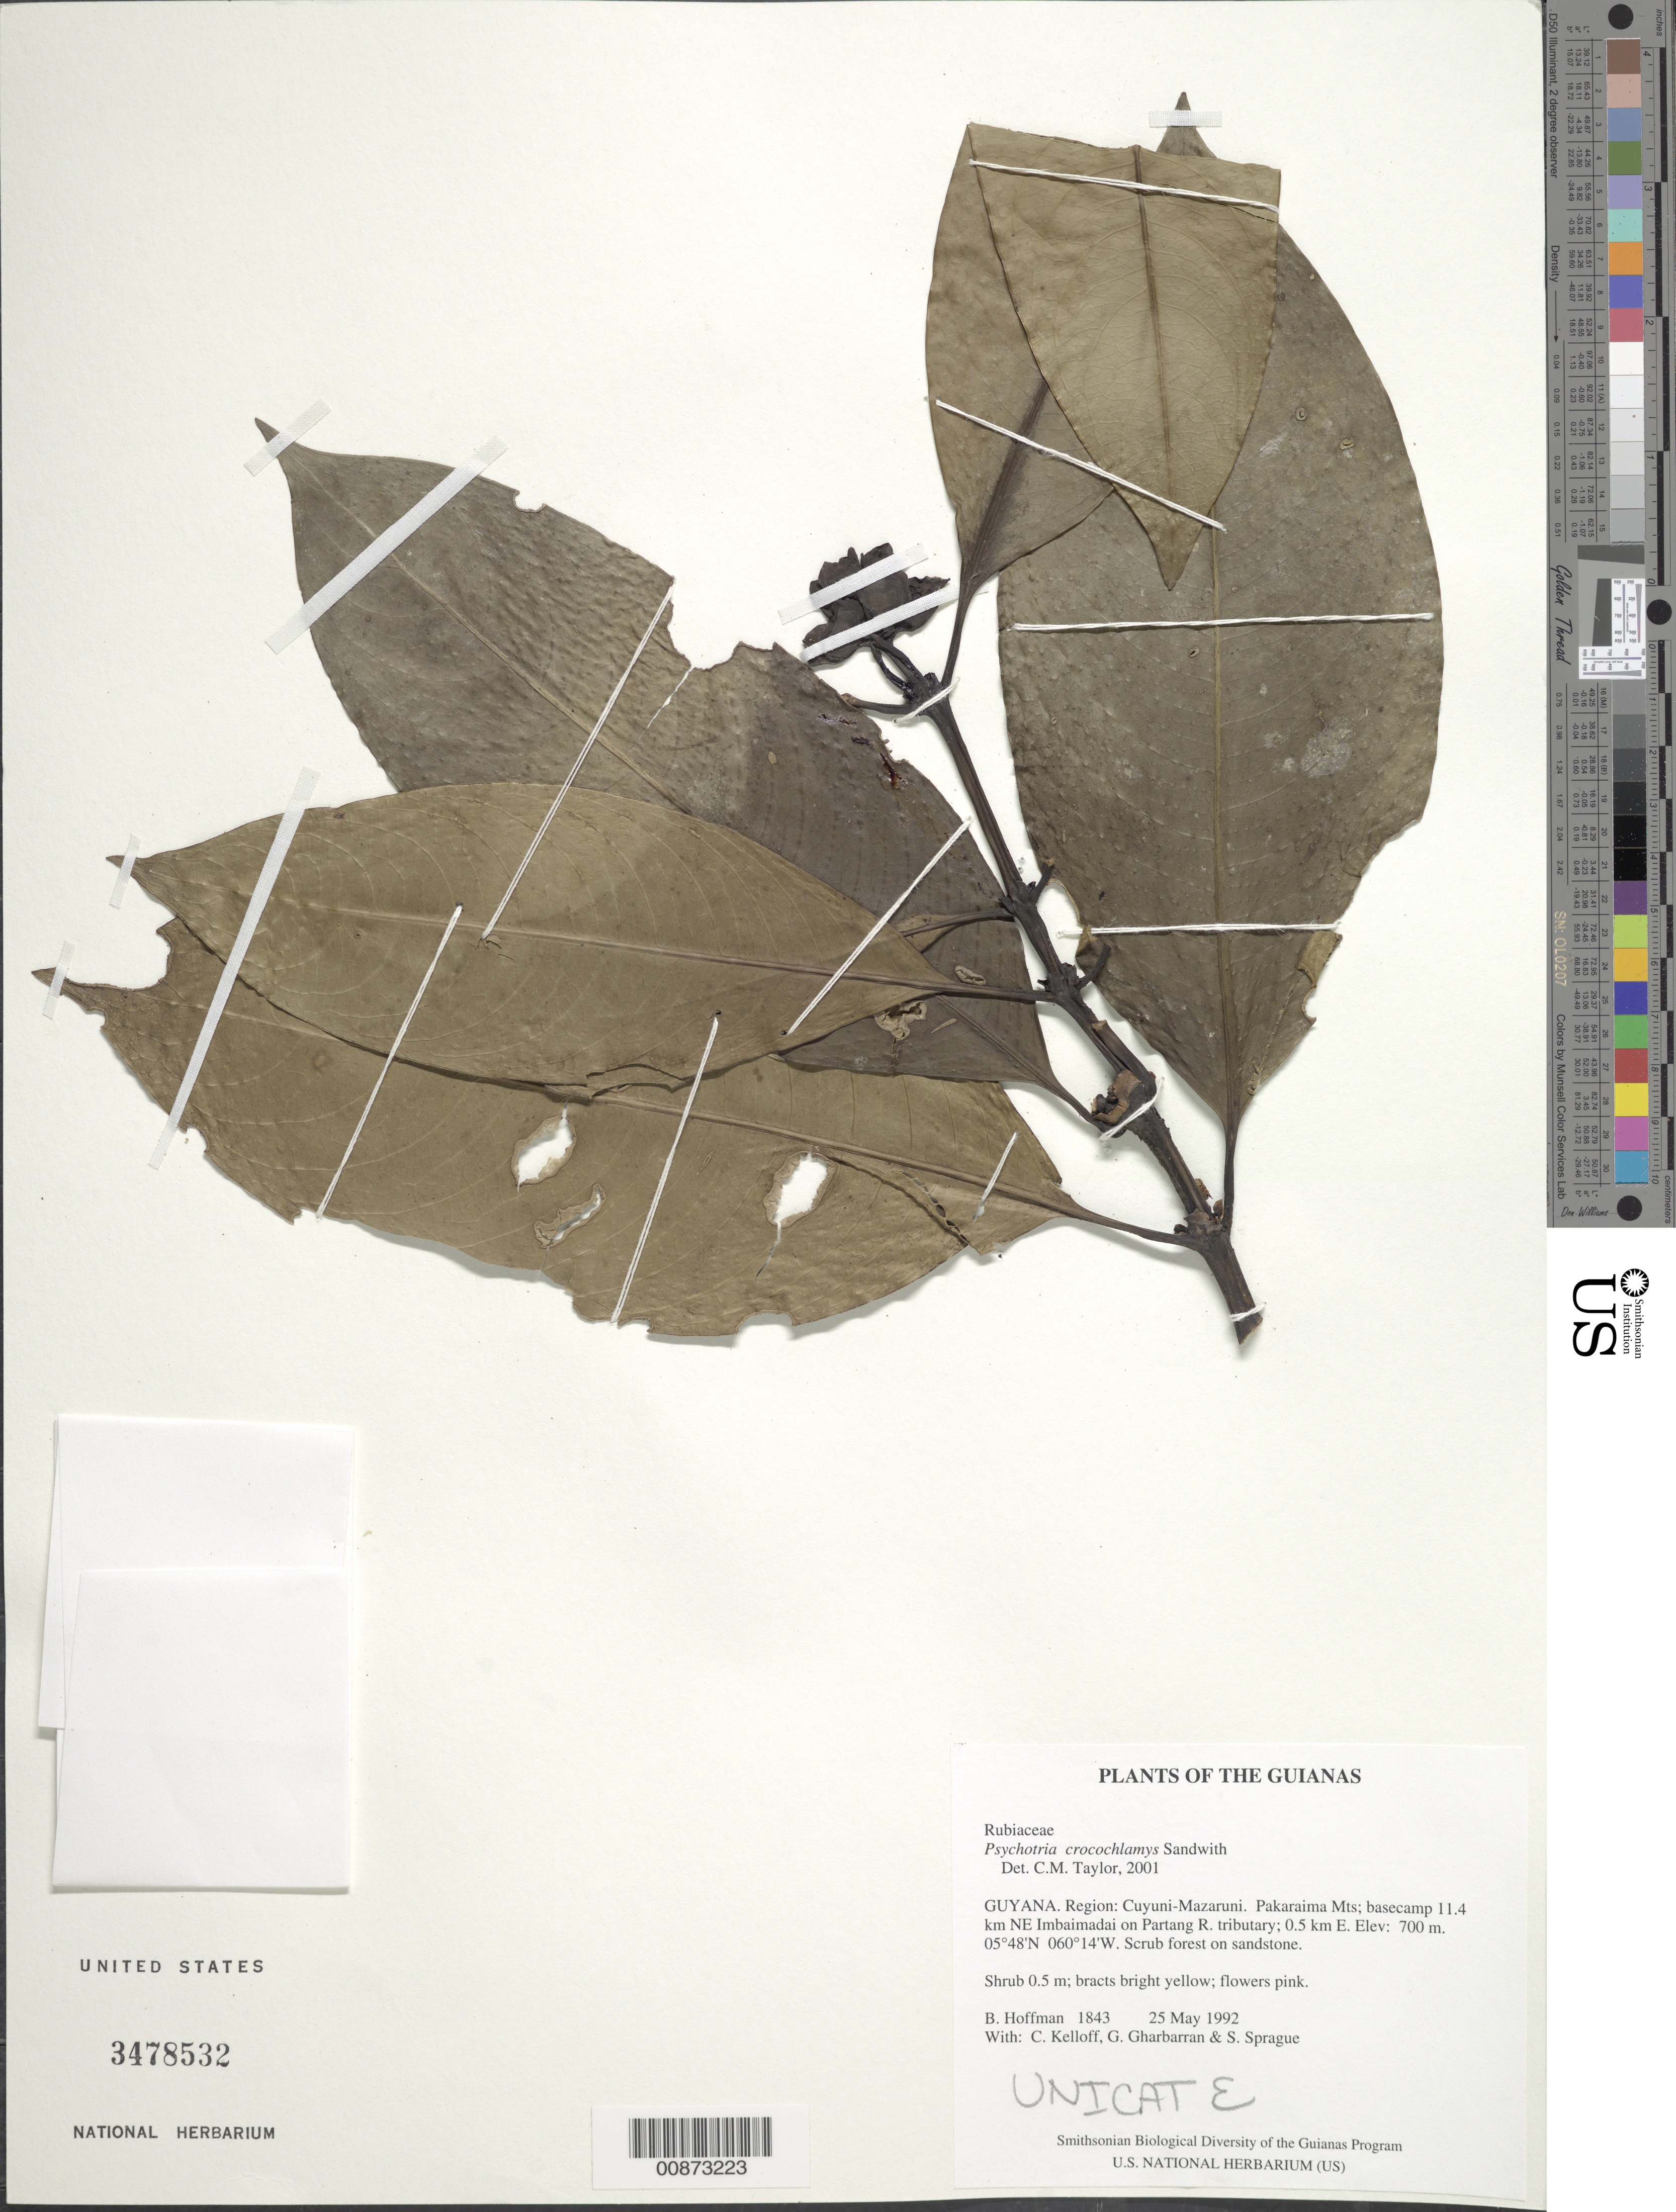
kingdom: Plantae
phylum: Tracheophyta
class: Magnoliopsida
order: Gentianales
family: Rubiaceae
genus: Palicourea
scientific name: Palicourea crocochlamys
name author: (Sandw.) Delprete & J.H. Kirkbr.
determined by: Kirkbride, J. H., Jr.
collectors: B. Hoffman, C. L. Kelloff, G. Gharbarran & S. Sprague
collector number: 1843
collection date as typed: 25 May 1992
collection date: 1992-05-25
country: Guyana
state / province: Cuyuni-Mazaruni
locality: Pakaraima Mts; basecamp 11.4 km NE Imbaimadai on Partang River tributary; 0.5 km E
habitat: Scrub forest on sandstone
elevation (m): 700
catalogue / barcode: US 3478532